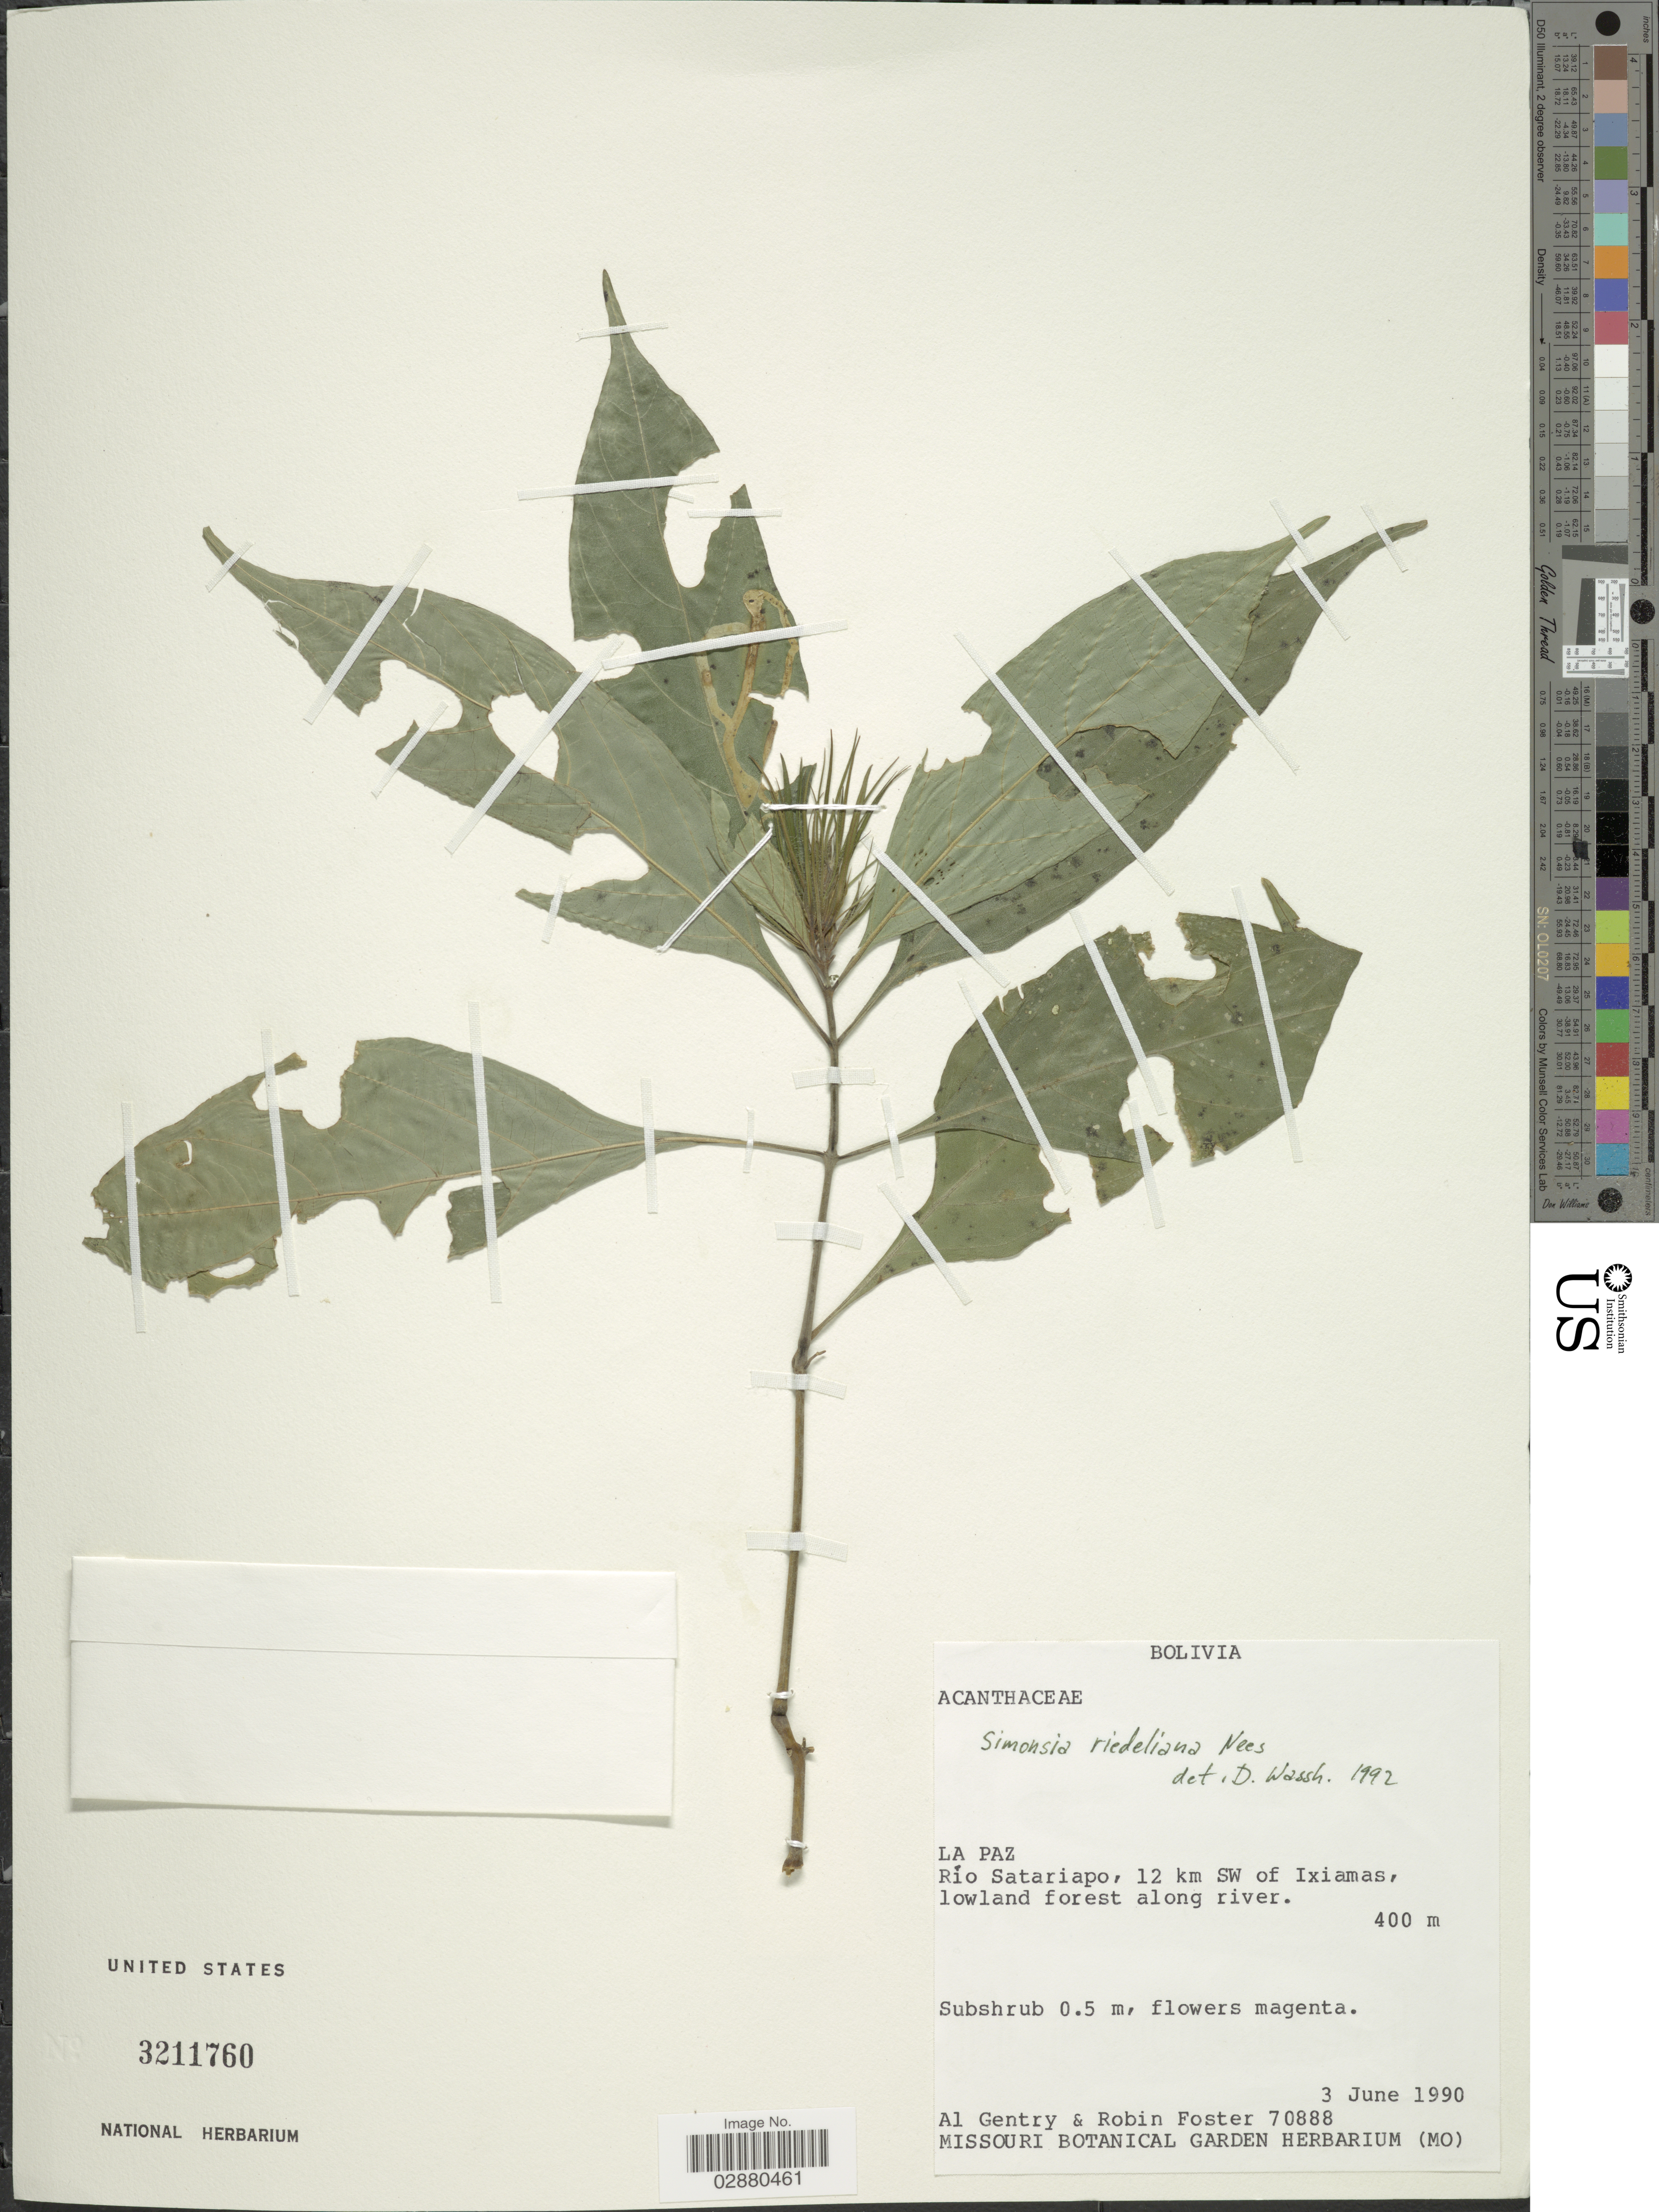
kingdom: Plantae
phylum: Tracheophyta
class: Magnoliopsida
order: Lamiales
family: Acanthaceae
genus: Justicia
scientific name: Justicia riedeliana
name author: (Nees) V.A.W. Graham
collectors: A. H. Gentry & R. B. Foster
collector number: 70888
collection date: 1990-06-03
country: Bolivia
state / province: La Paz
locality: Río Satariapo, 12 km SW of Ixiamas.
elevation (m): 400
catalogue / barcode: US 3211760